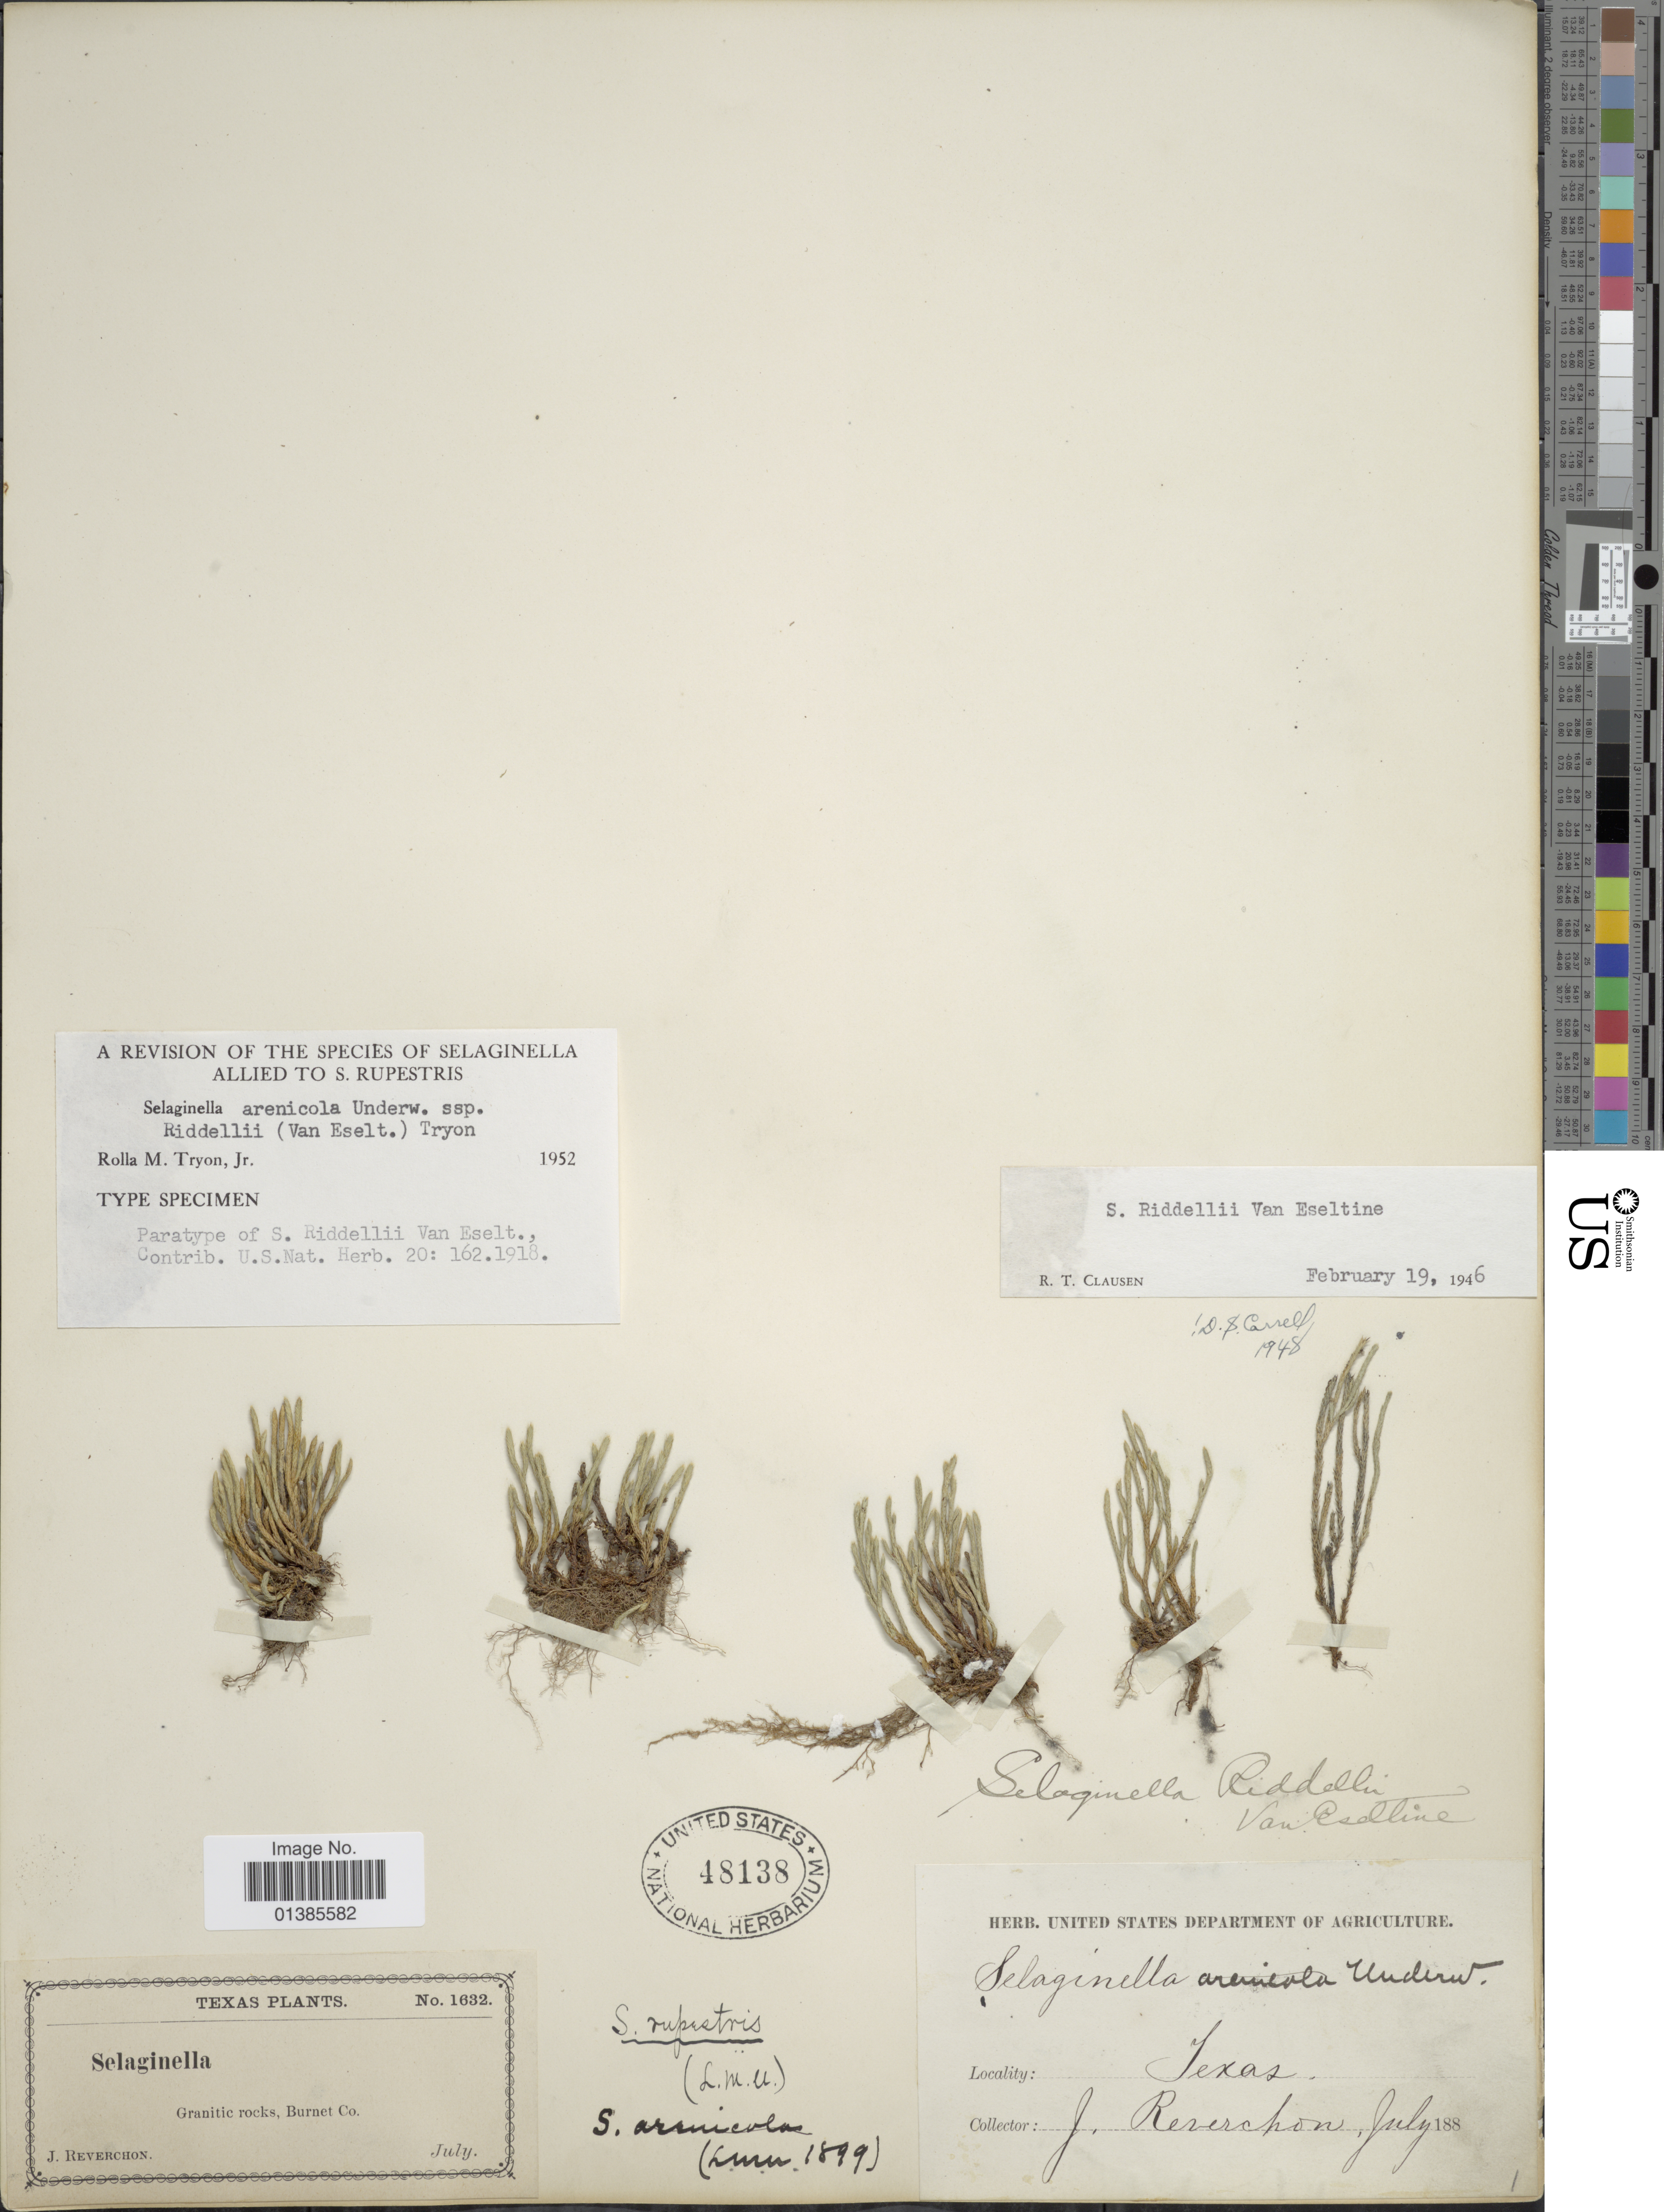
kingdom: Plantae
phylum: Tracheophyta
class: Lycopodiopsida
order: Selaginellales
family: Selaginellaceae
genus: Selaginella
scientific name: Selaginella arenicola subsp. riddellii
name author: (Van Eselt.) R.M. Tryon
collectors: J. Reverchon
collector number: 1632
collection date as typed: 188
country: United States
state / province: Texas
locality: Granitic rocks, Burnet Co.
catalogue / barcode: US 48138